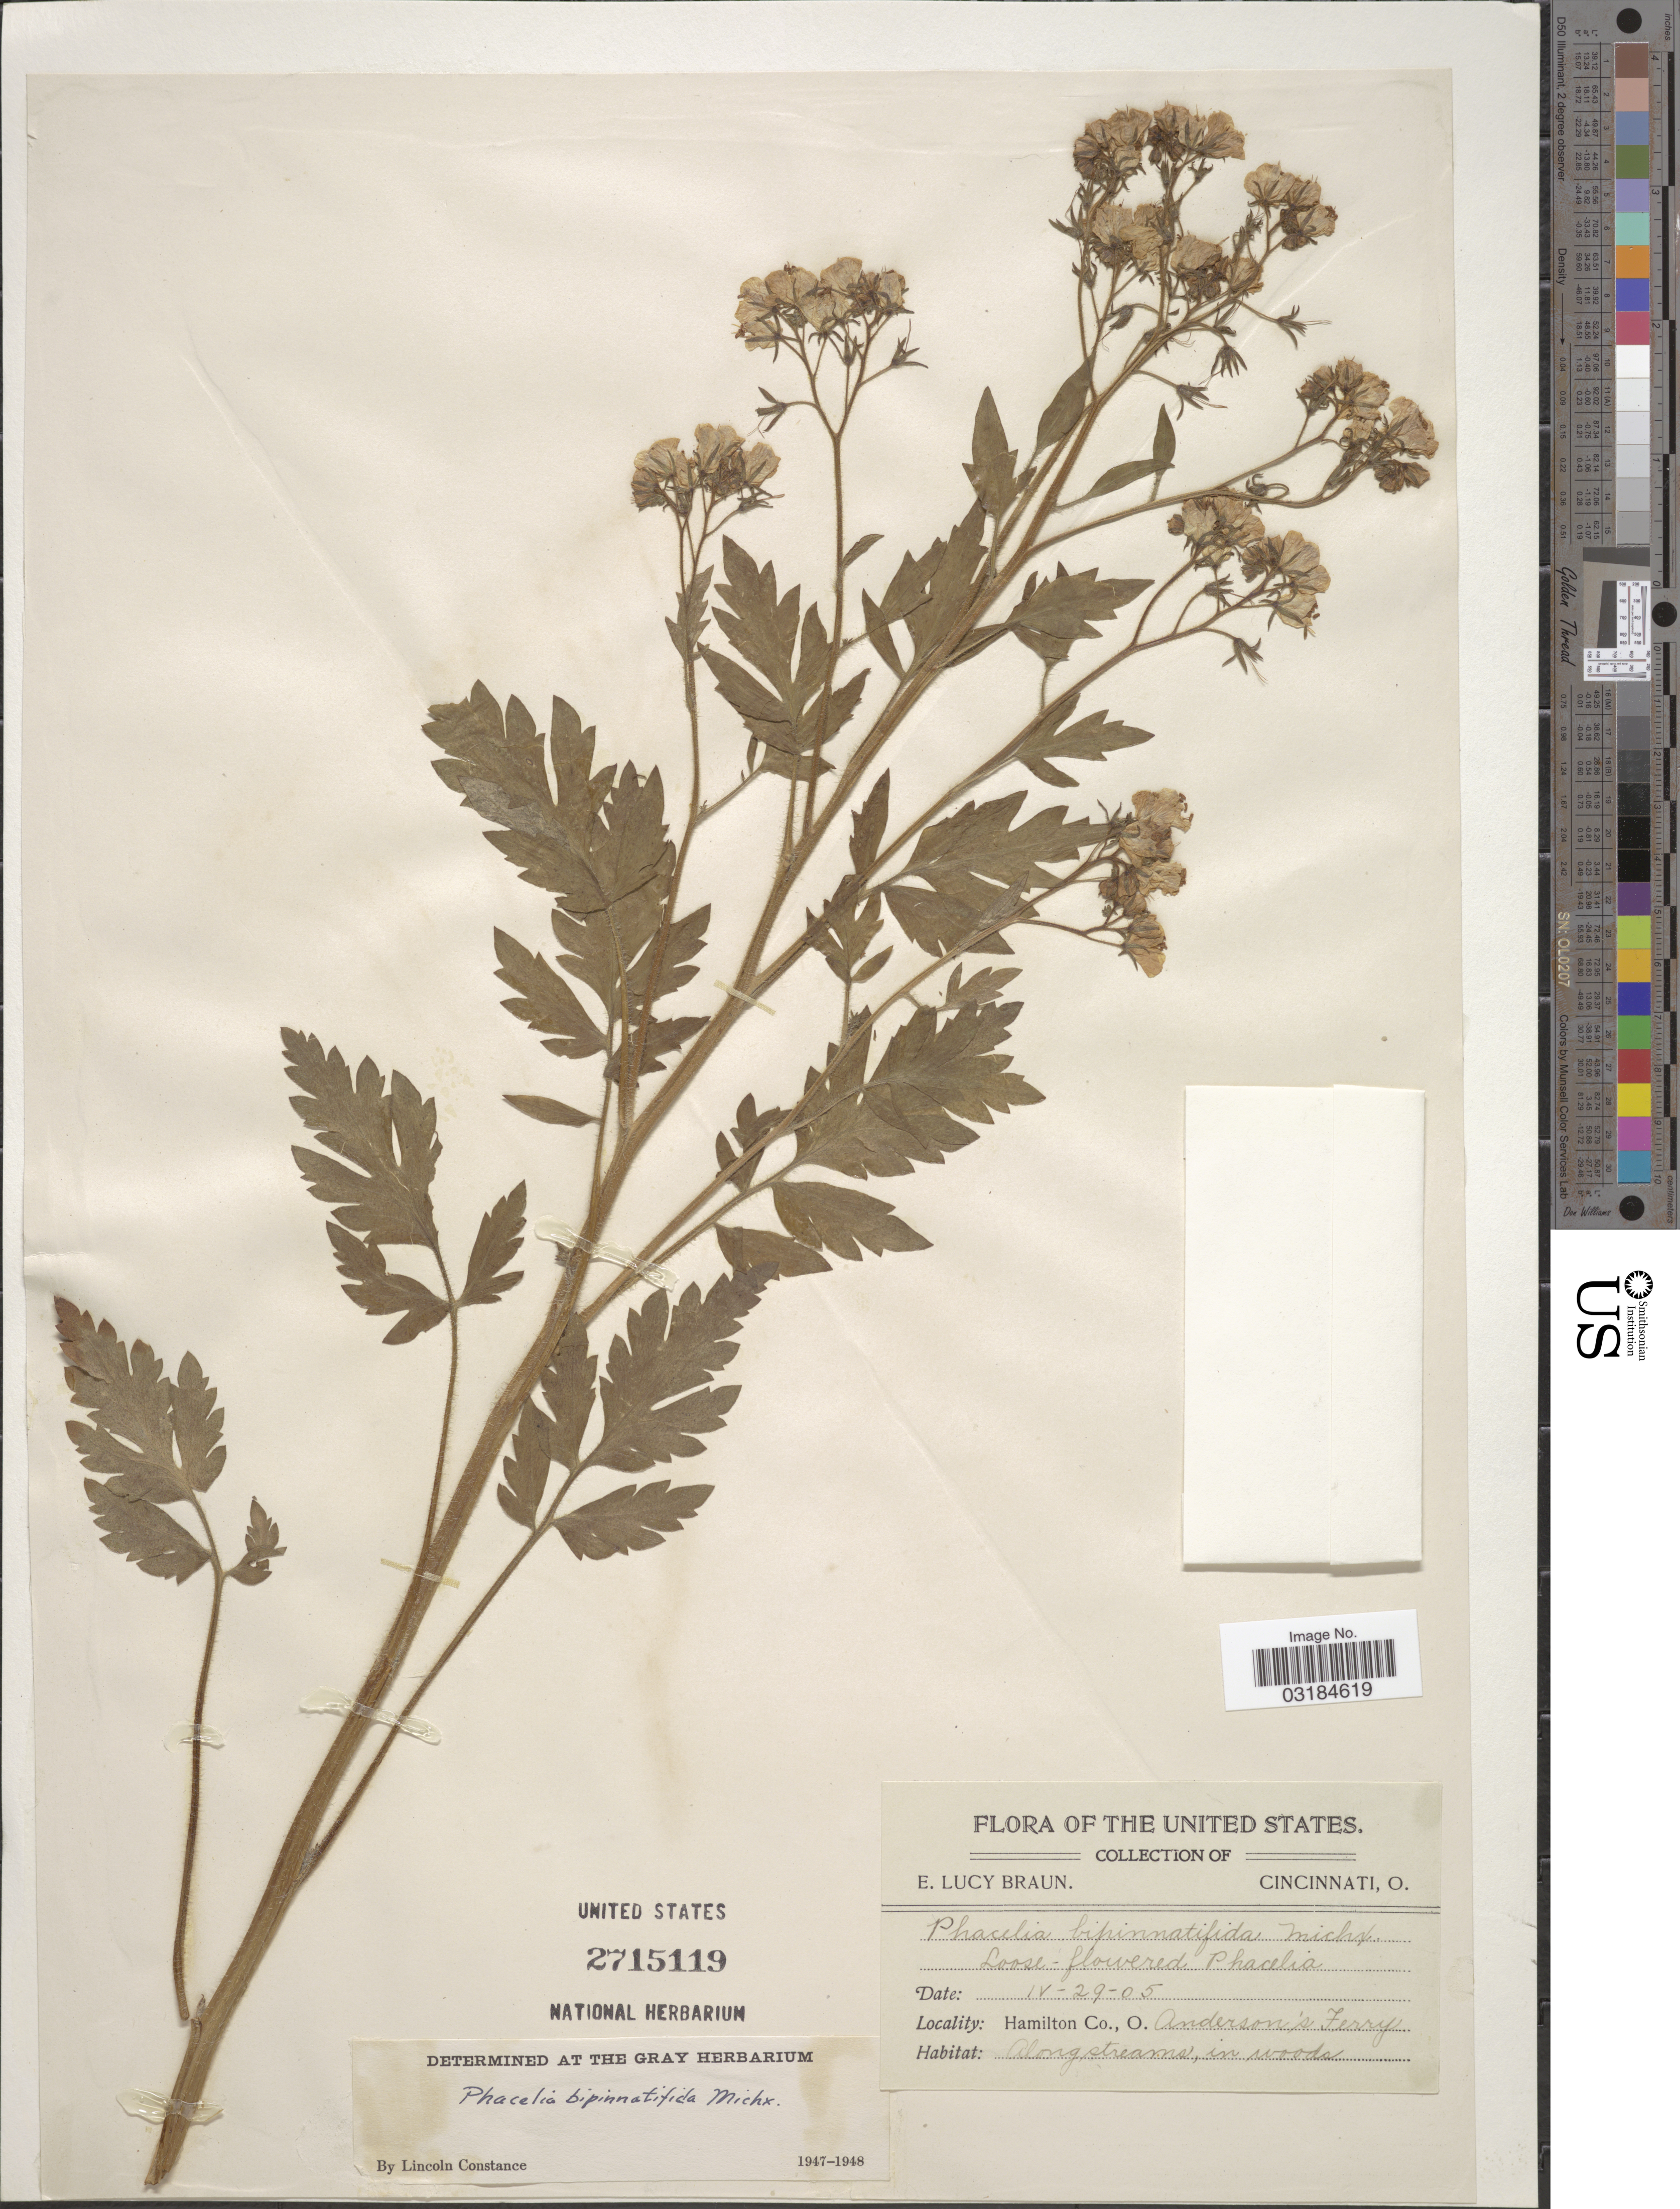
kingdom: Plantae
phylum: Tracheophyta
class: Magnoliopsida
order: Boraginales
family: Hydrophyllaceae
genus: Phacelia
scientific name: Phacelia bipinnatifida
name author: (Atwood) Michx.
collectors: E. L. Braun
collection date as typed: Transcribed d/m/y: 29/4/5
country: United States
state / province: Ohio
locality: Hamilton Co. Anderson's Ferry.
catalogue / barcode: US 2715119